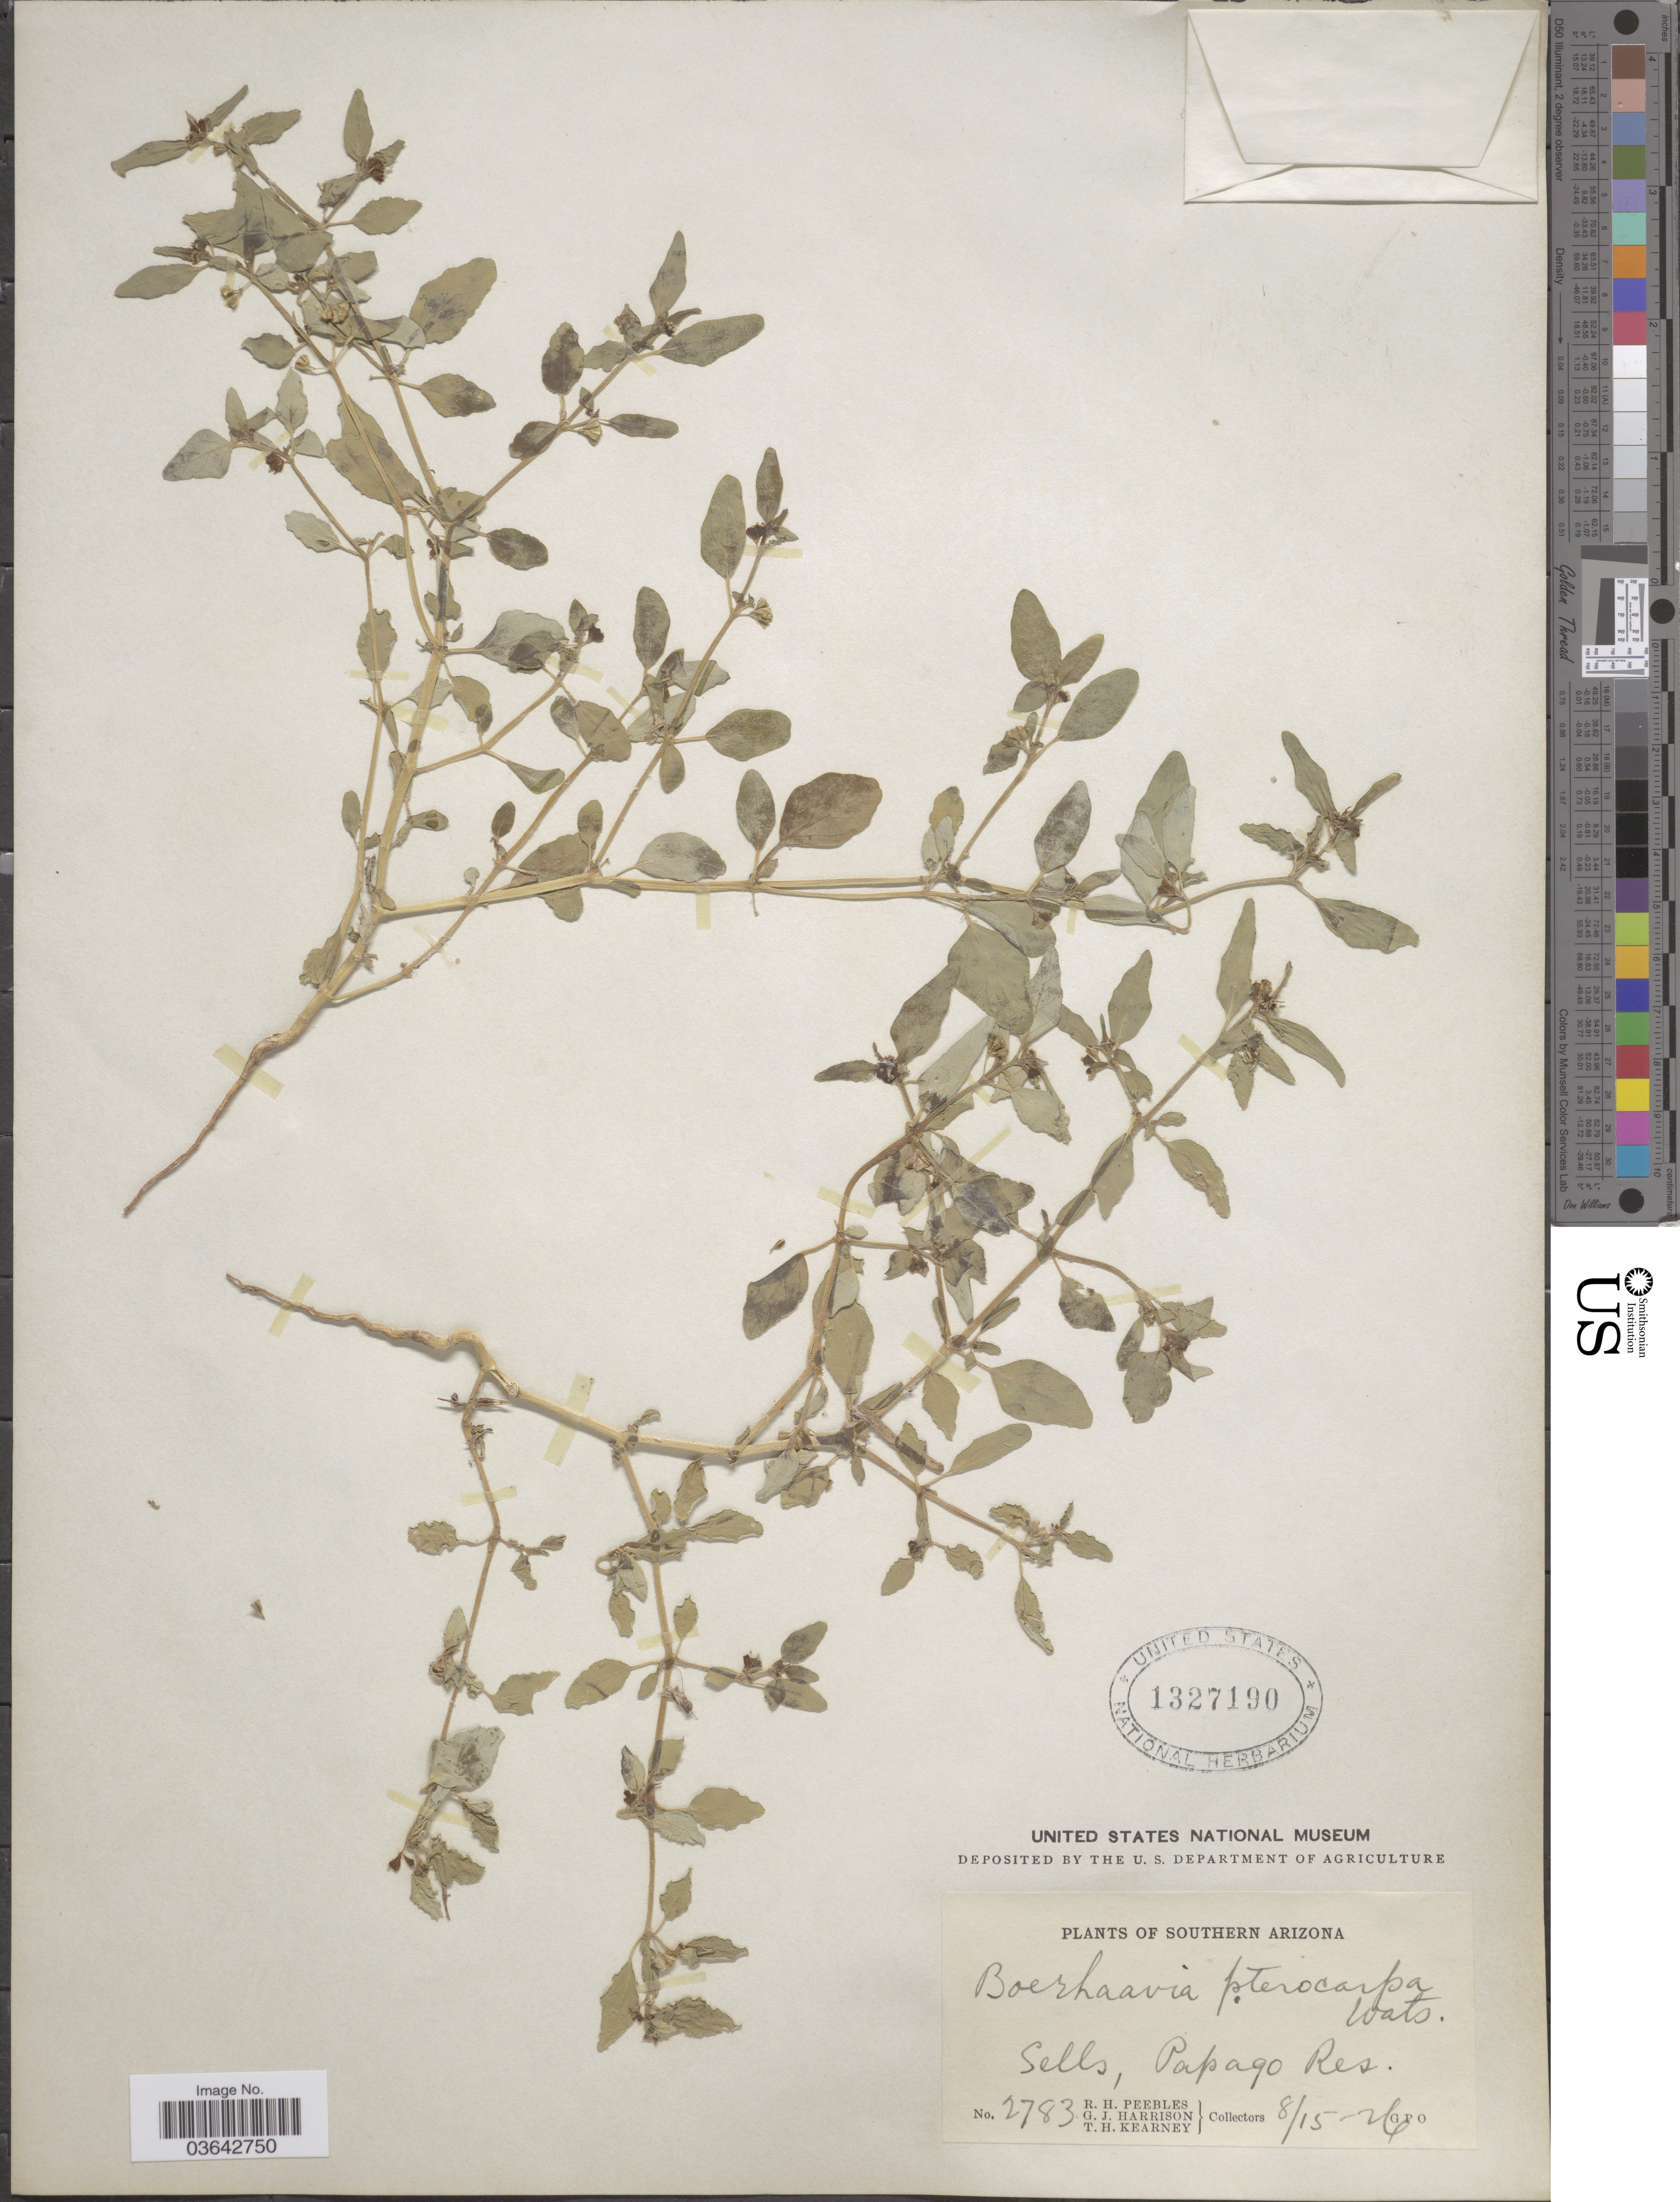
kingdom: Plantae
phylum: Tracheophyta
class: Magnoliopsida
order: Caryophyllales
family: Nyctaginaceae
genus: Boerhavia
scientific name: Boerhavia pterocarpa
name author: S. Watson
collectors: R. H. Peebles, G. J. Harrison & T. H. Kearney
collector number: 2783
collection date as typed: Transcribed d/m/y: 15/8/26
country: United States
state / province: Arizona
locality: Southern Arizona. Sells, Papago Res.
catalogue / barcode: US 1327190